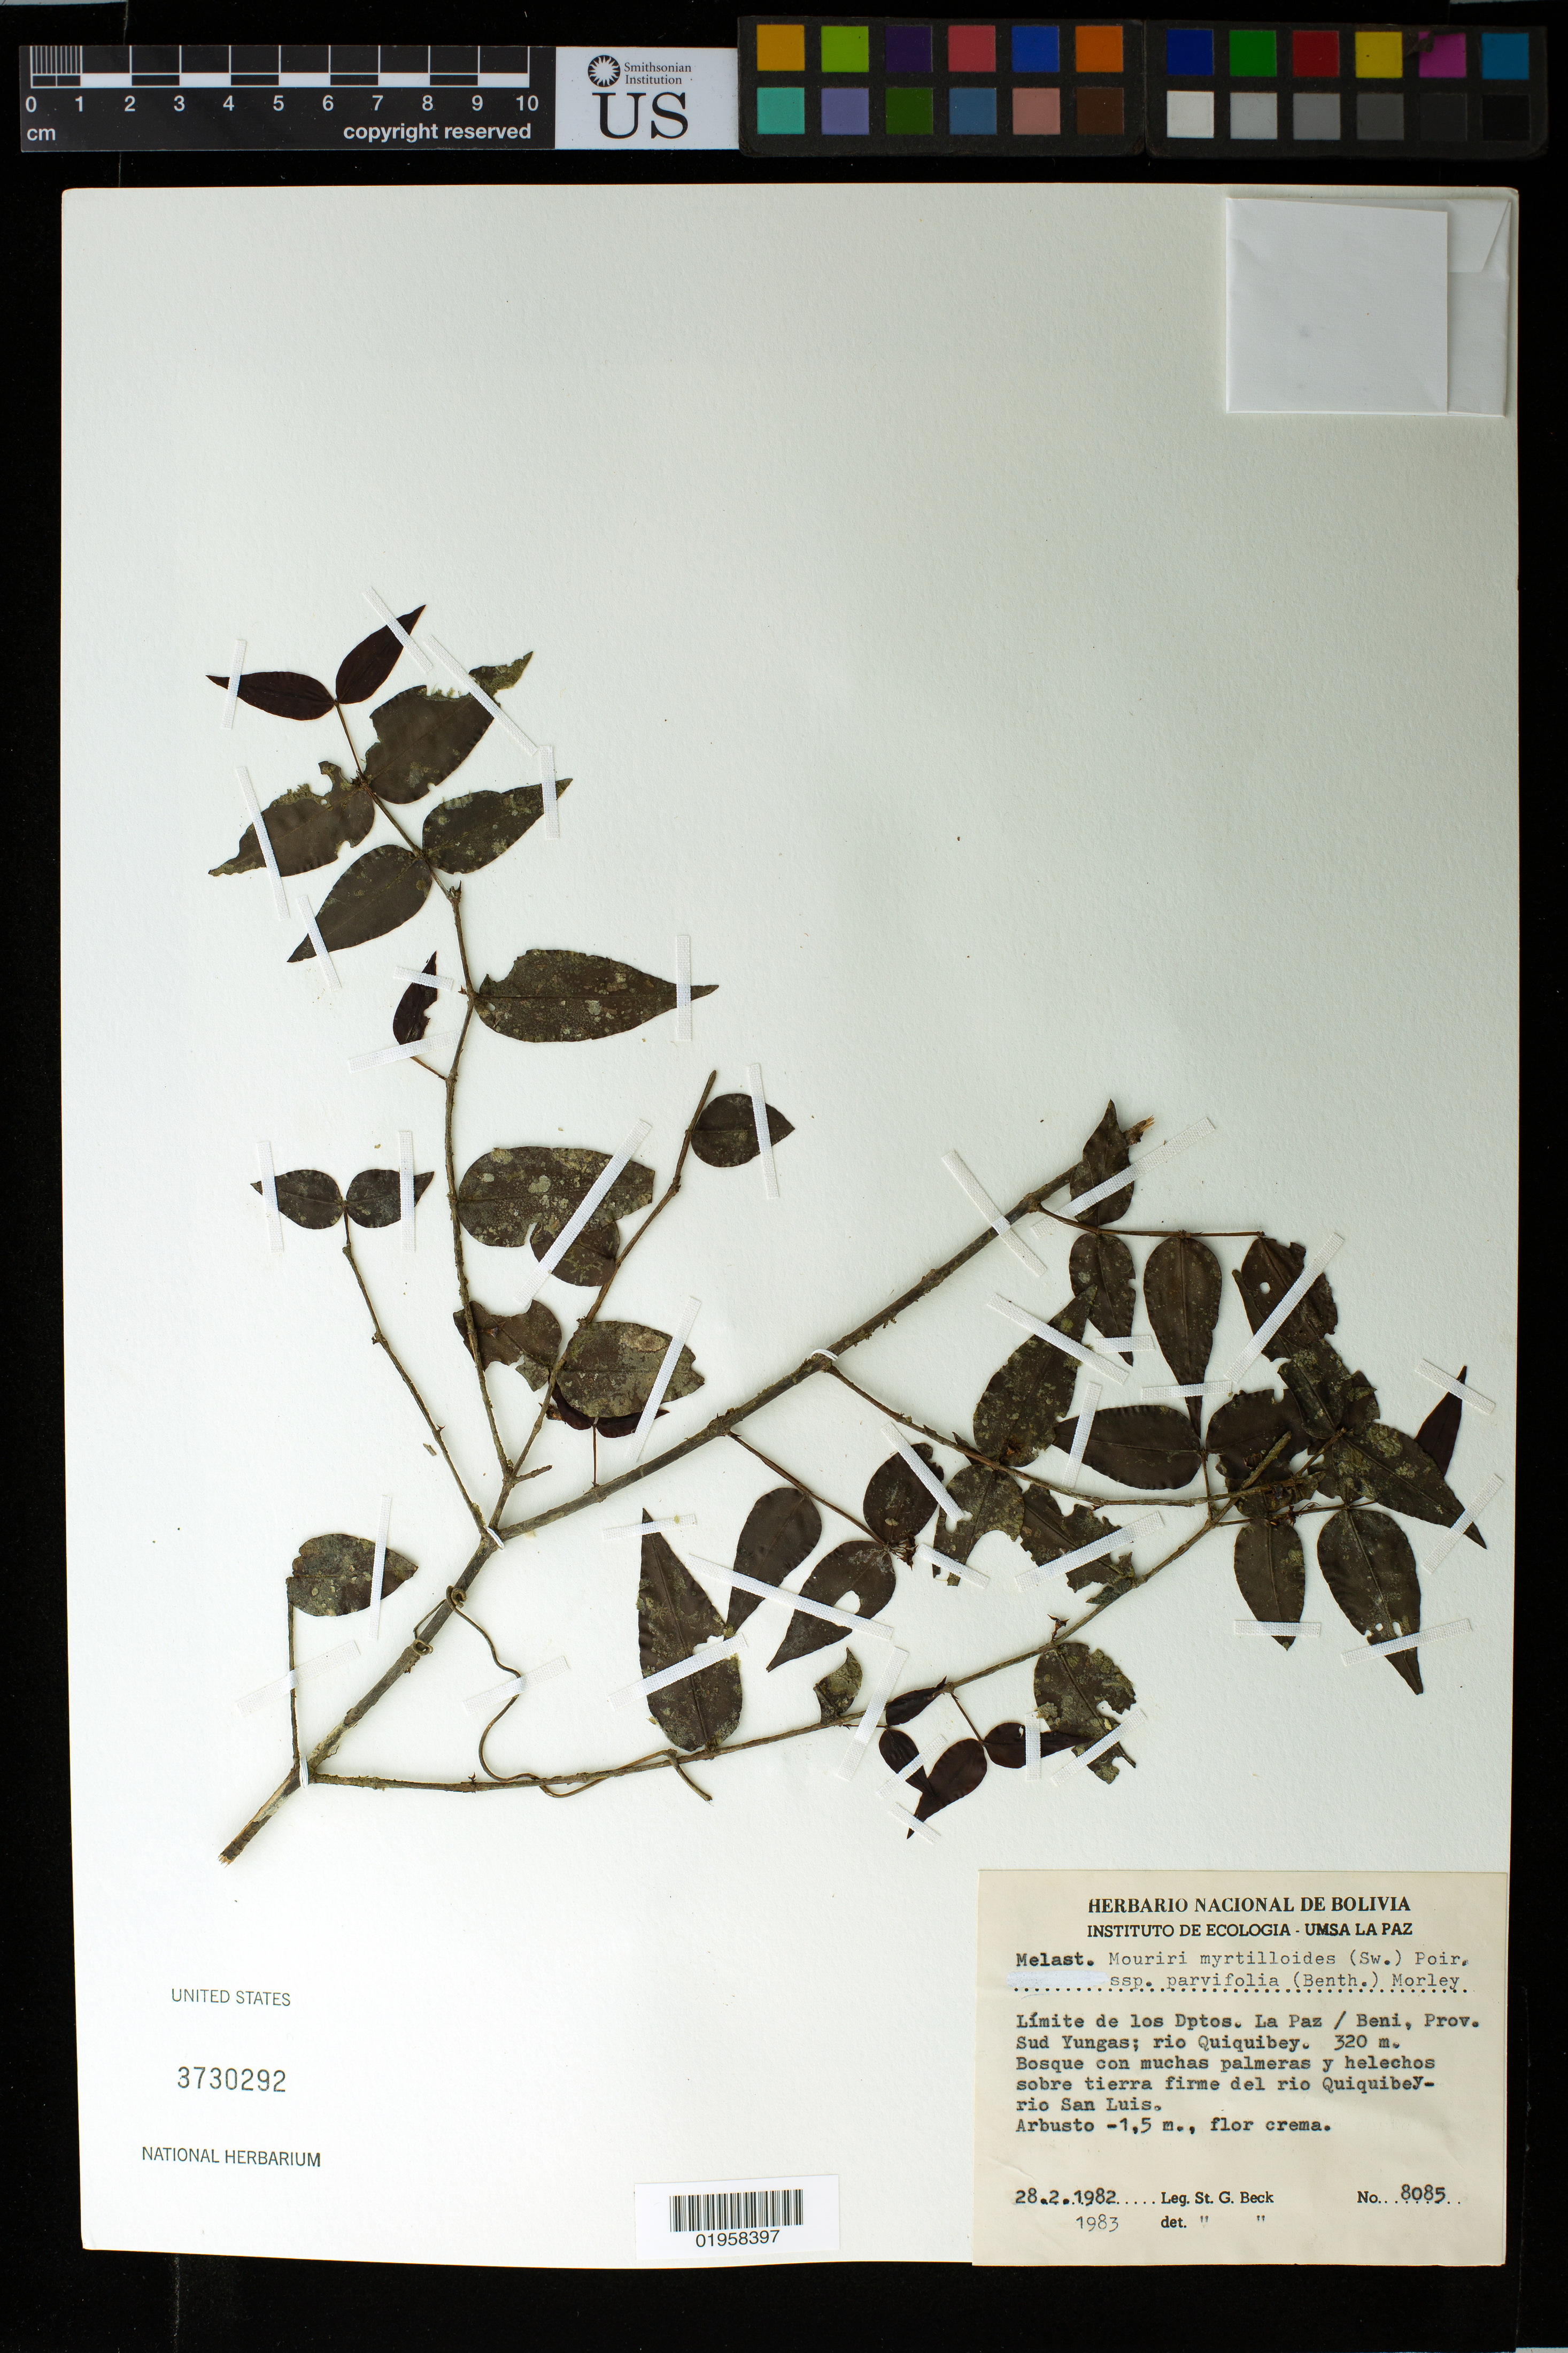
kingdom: Plantae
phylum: Tracheophyta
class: Magnoliopsida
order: Myrtales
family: Melastomataceae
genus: Mouriri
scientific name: Mouriri myrtilloides subsp. parvifolia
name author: (Benth.) Morley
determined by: Beck, S. G.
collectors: S. G. Beck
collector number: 8085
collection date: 1982-02-28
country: Bolivia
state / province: La Paz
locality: Límite de los Dptos. La Paz/Beni, Prov. Sud Yungas; rio Quiquibey; sobre tierra firme del rio Quiquibey-rio San Luis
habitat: Bosque con muchas palmeras y heleshos sobre tierra firme del rio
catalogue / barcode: US 3730292